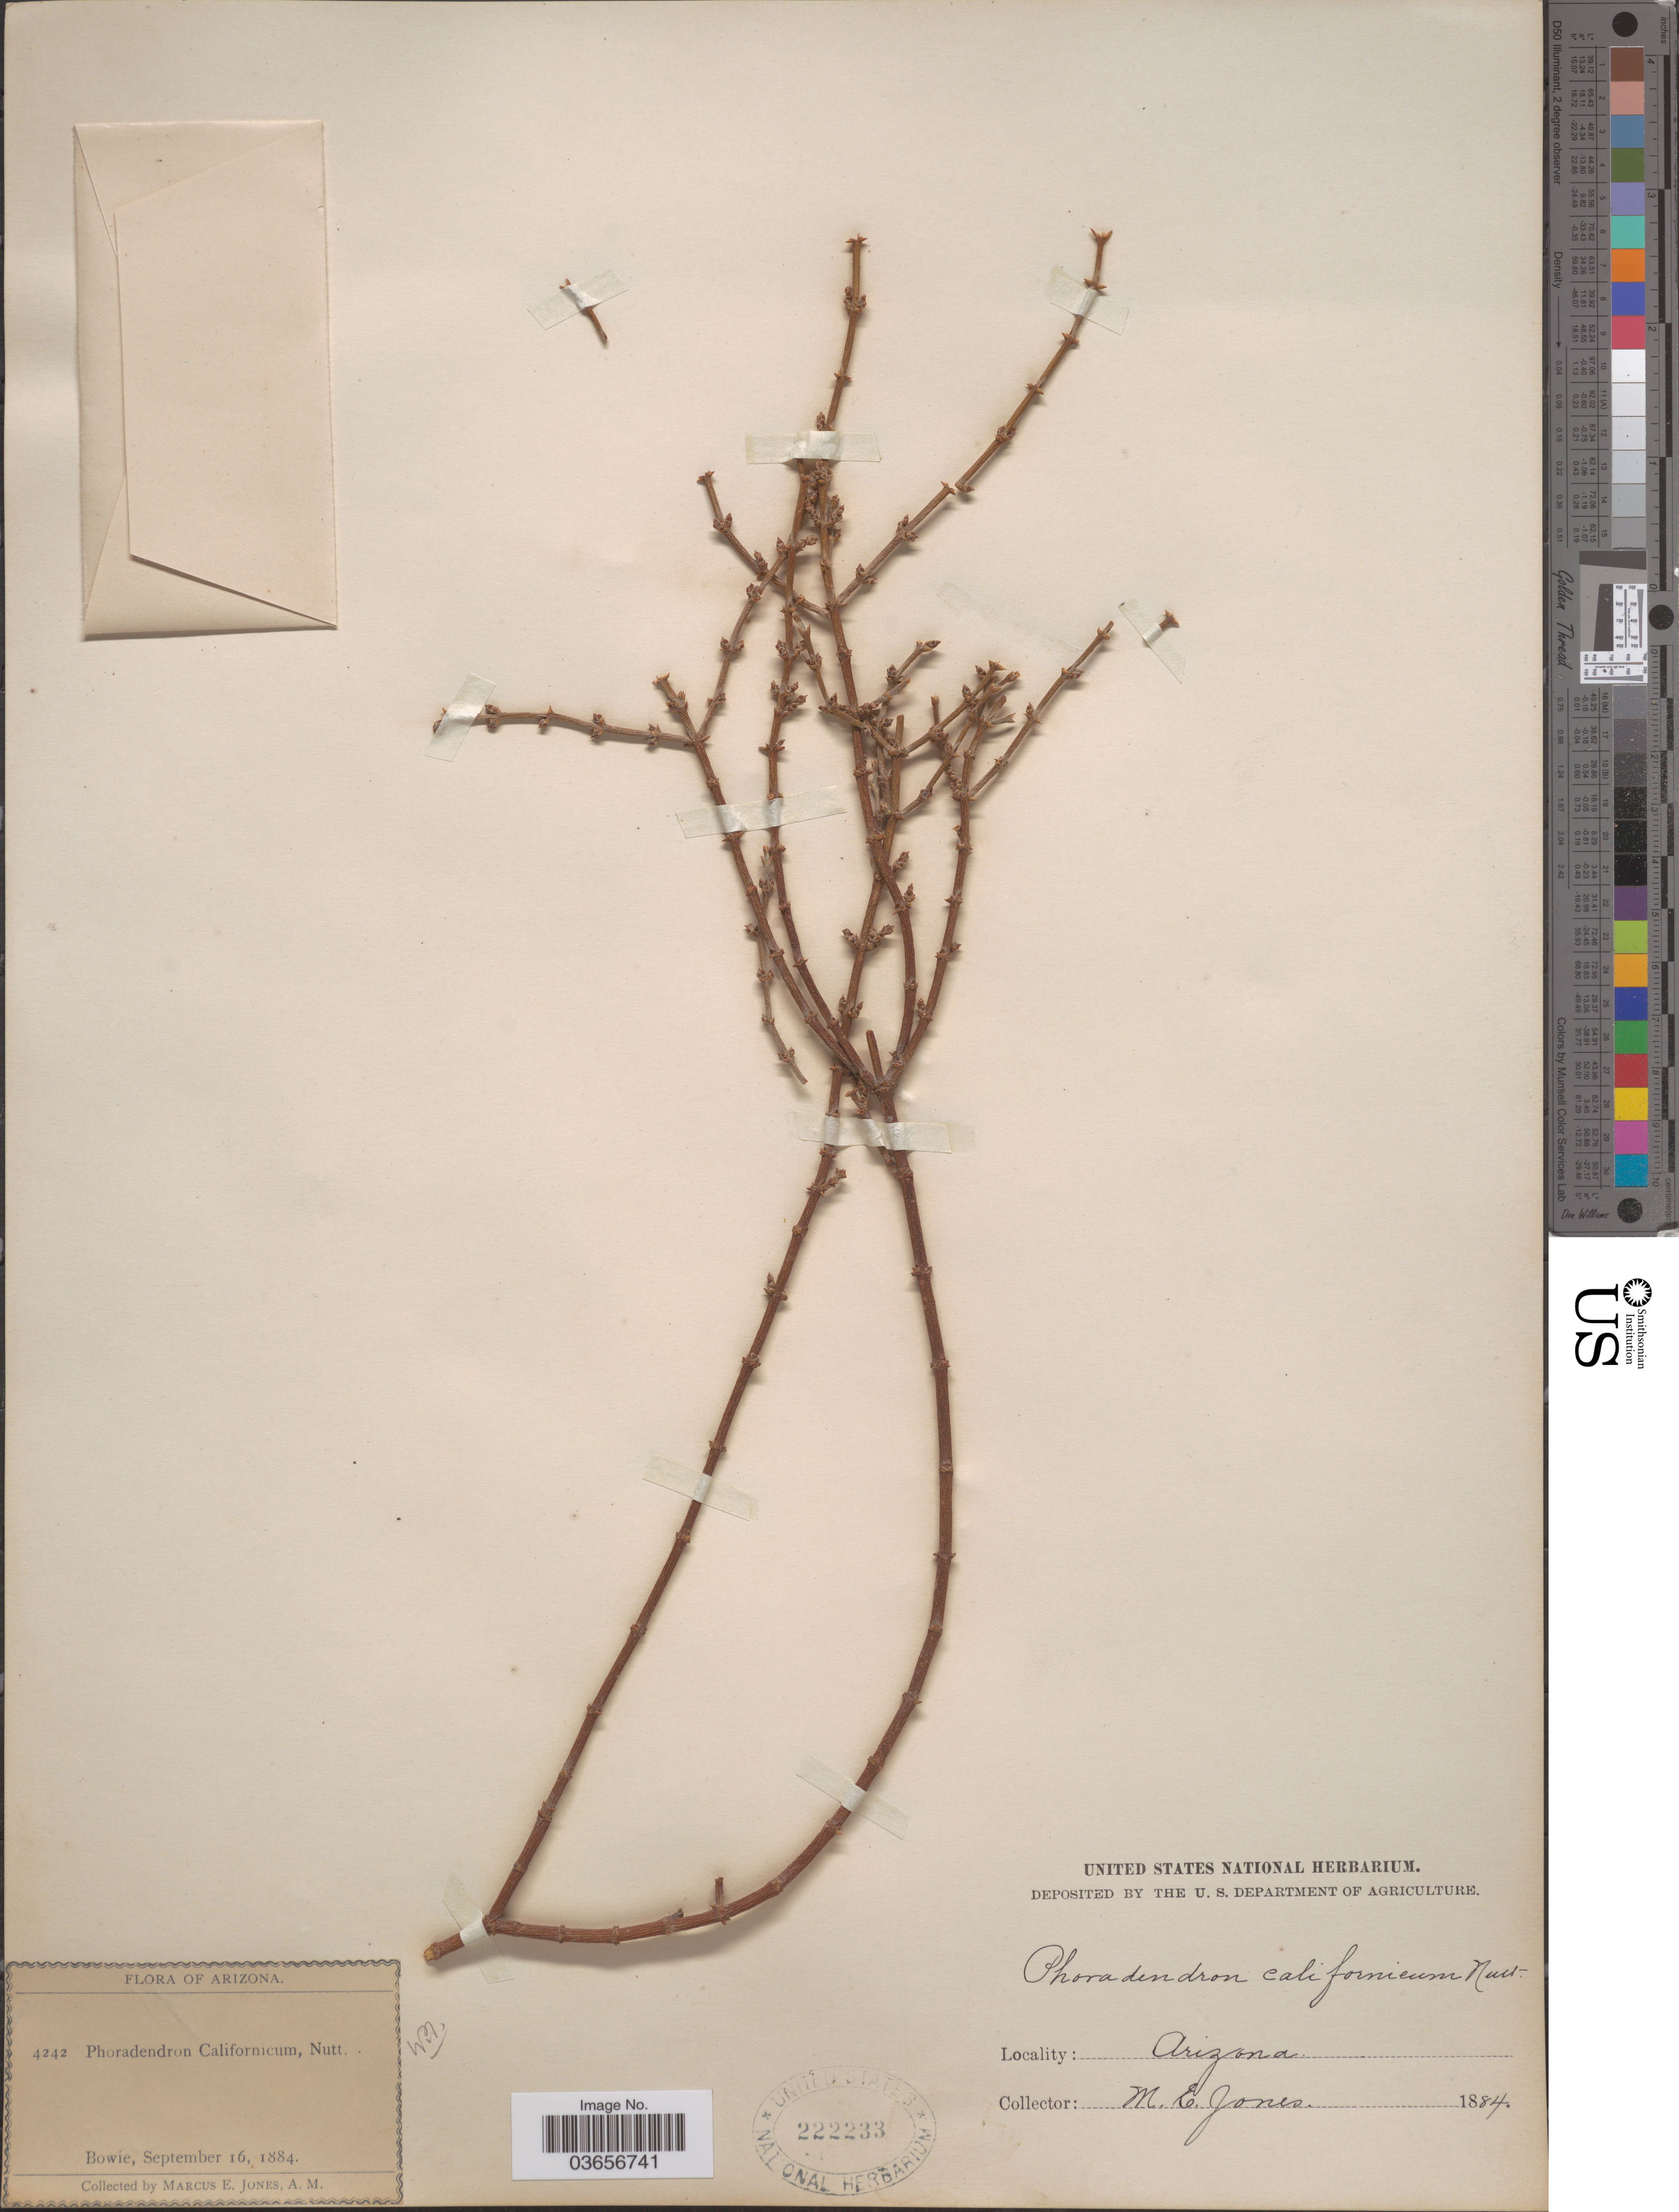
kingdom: Plantae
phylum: Tracheophyta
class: Magnoliopsida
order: Santalales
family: Viscaceae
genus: Phoradendron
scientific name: Phoradendron californicum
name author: Nutt.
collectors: M. E. Jones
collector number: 4242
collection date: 1884-09-16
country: United States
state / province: Arizona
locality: Bowie.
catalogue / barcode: US 222233